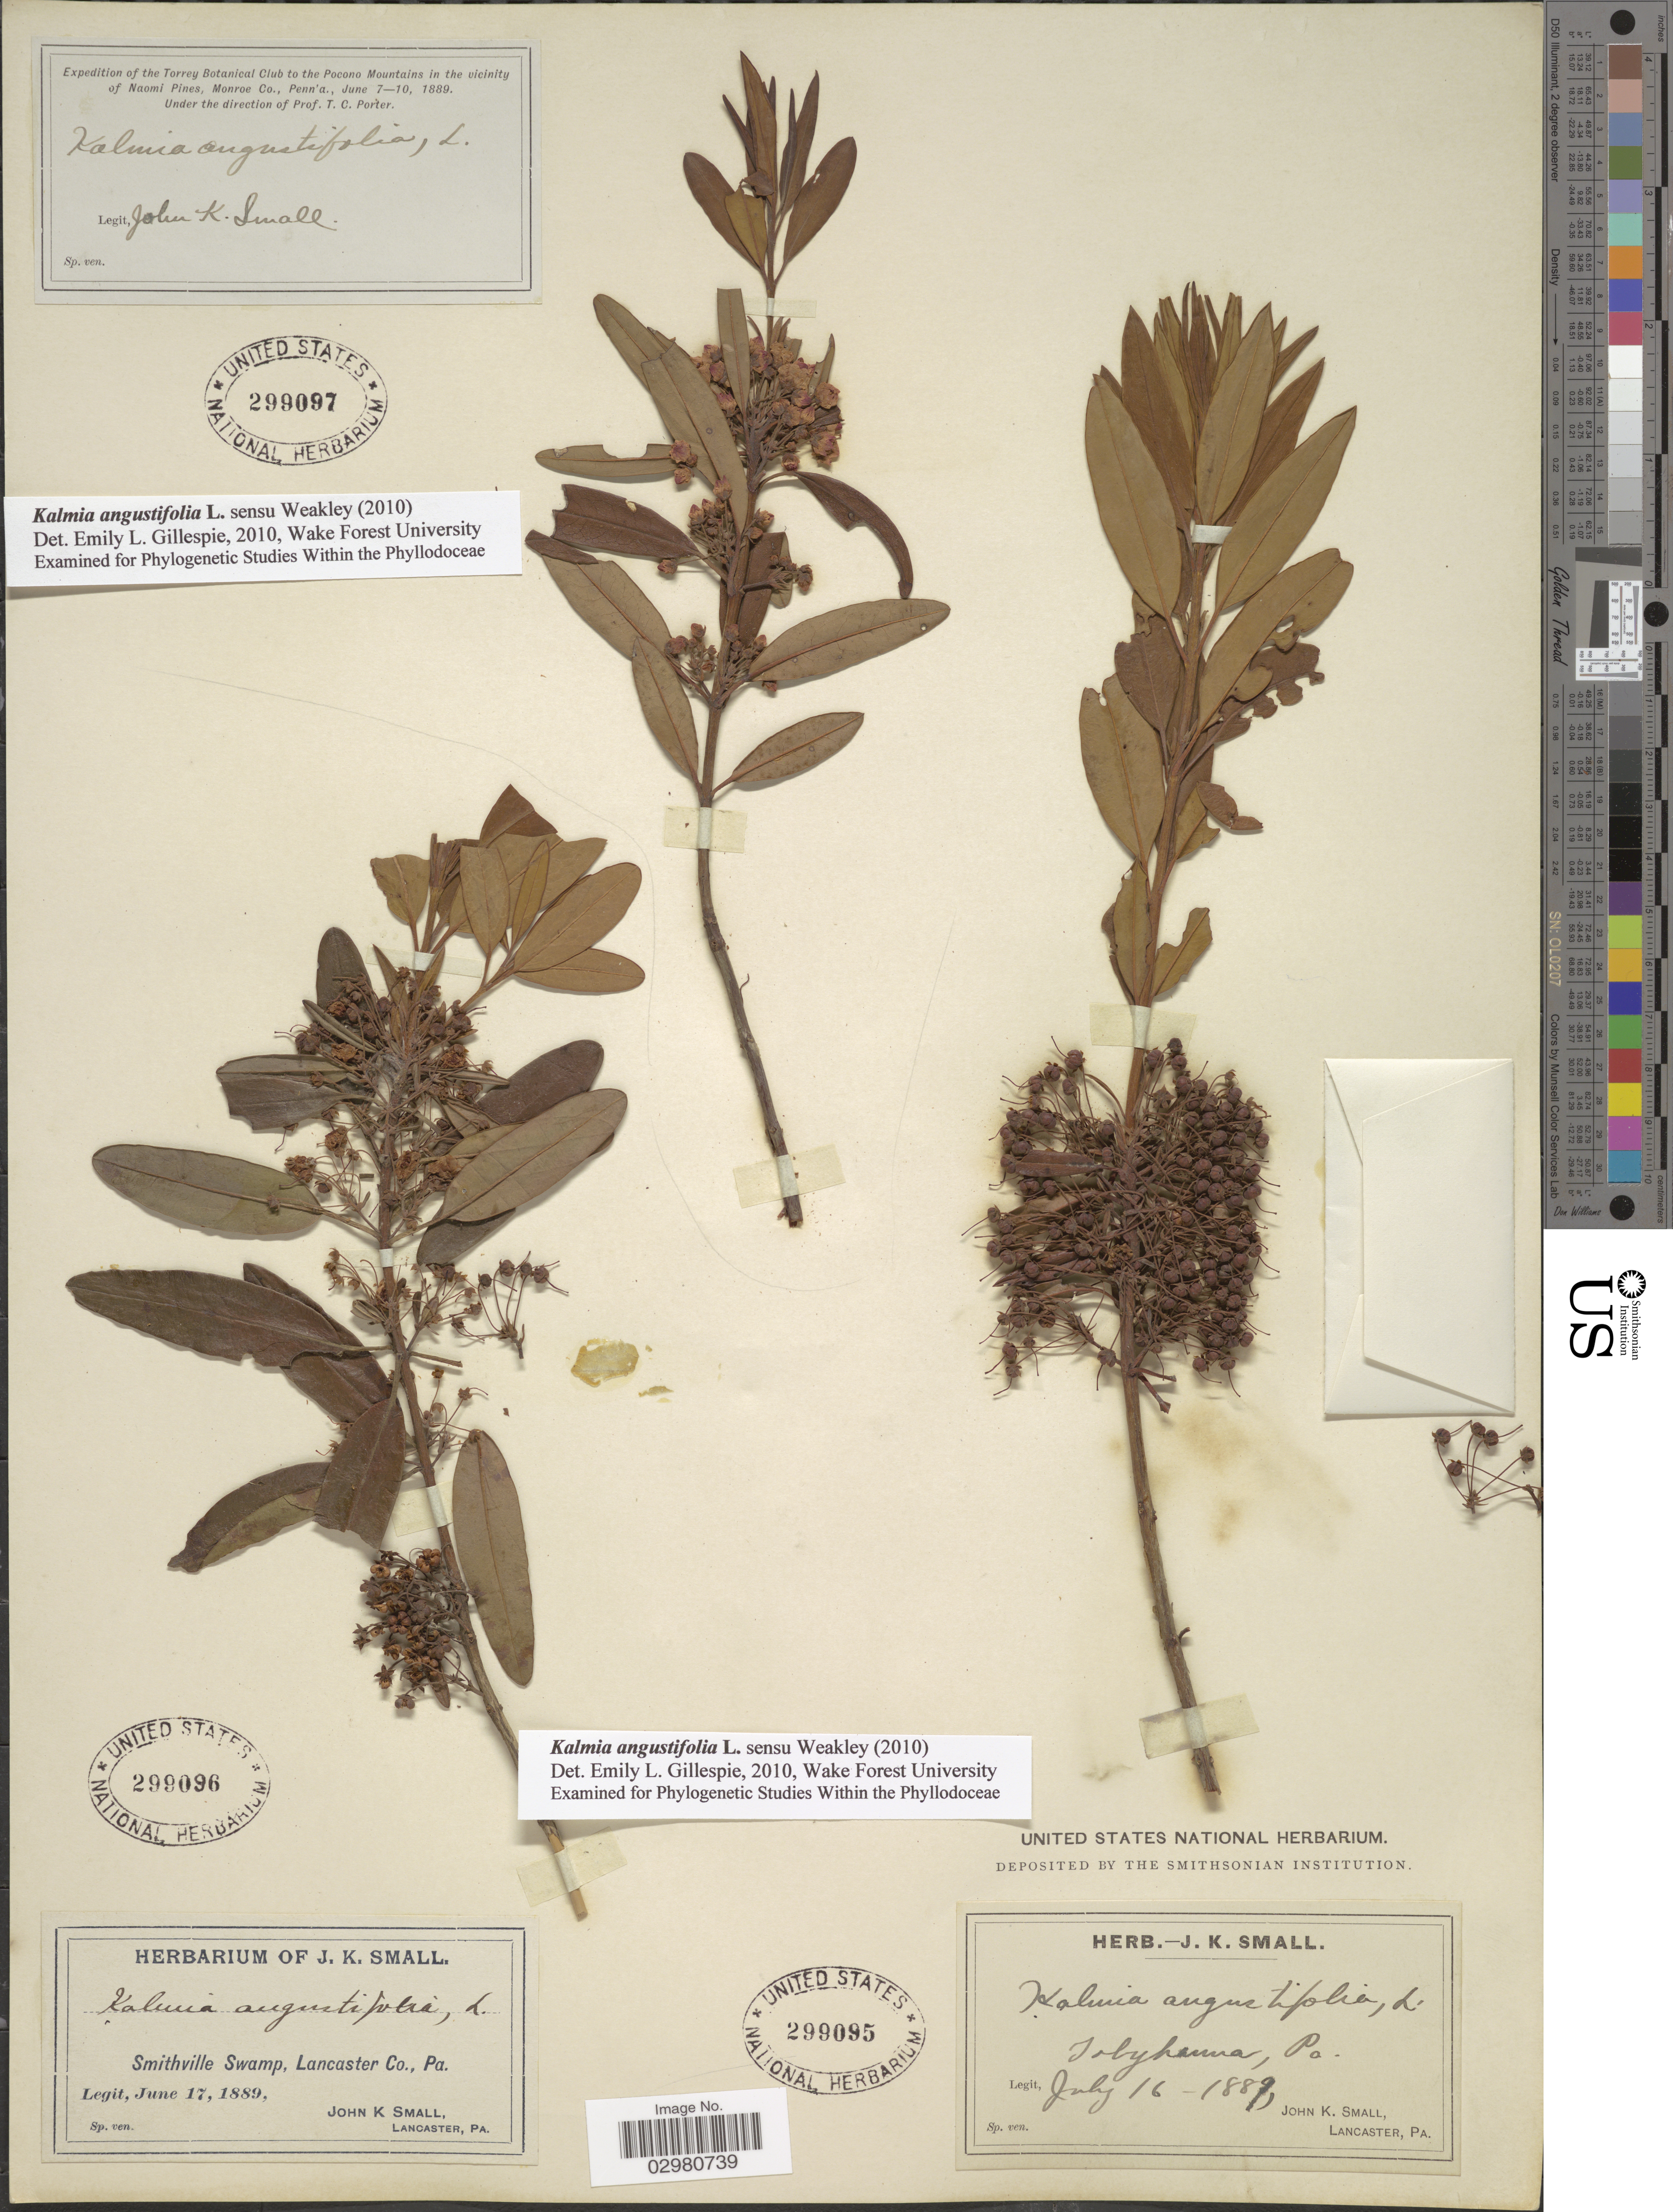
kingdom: Plantae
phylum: Tracheophyta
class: Magnoliopsida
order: Ericales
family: Ericaceae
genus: Kalmia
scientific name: Kalmia angustifolia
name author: L.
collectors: J. K. Small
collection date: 1889-07-16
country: United States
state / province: Pennsylvania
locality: Tobyhanna, Pa.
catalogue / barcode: US 299095